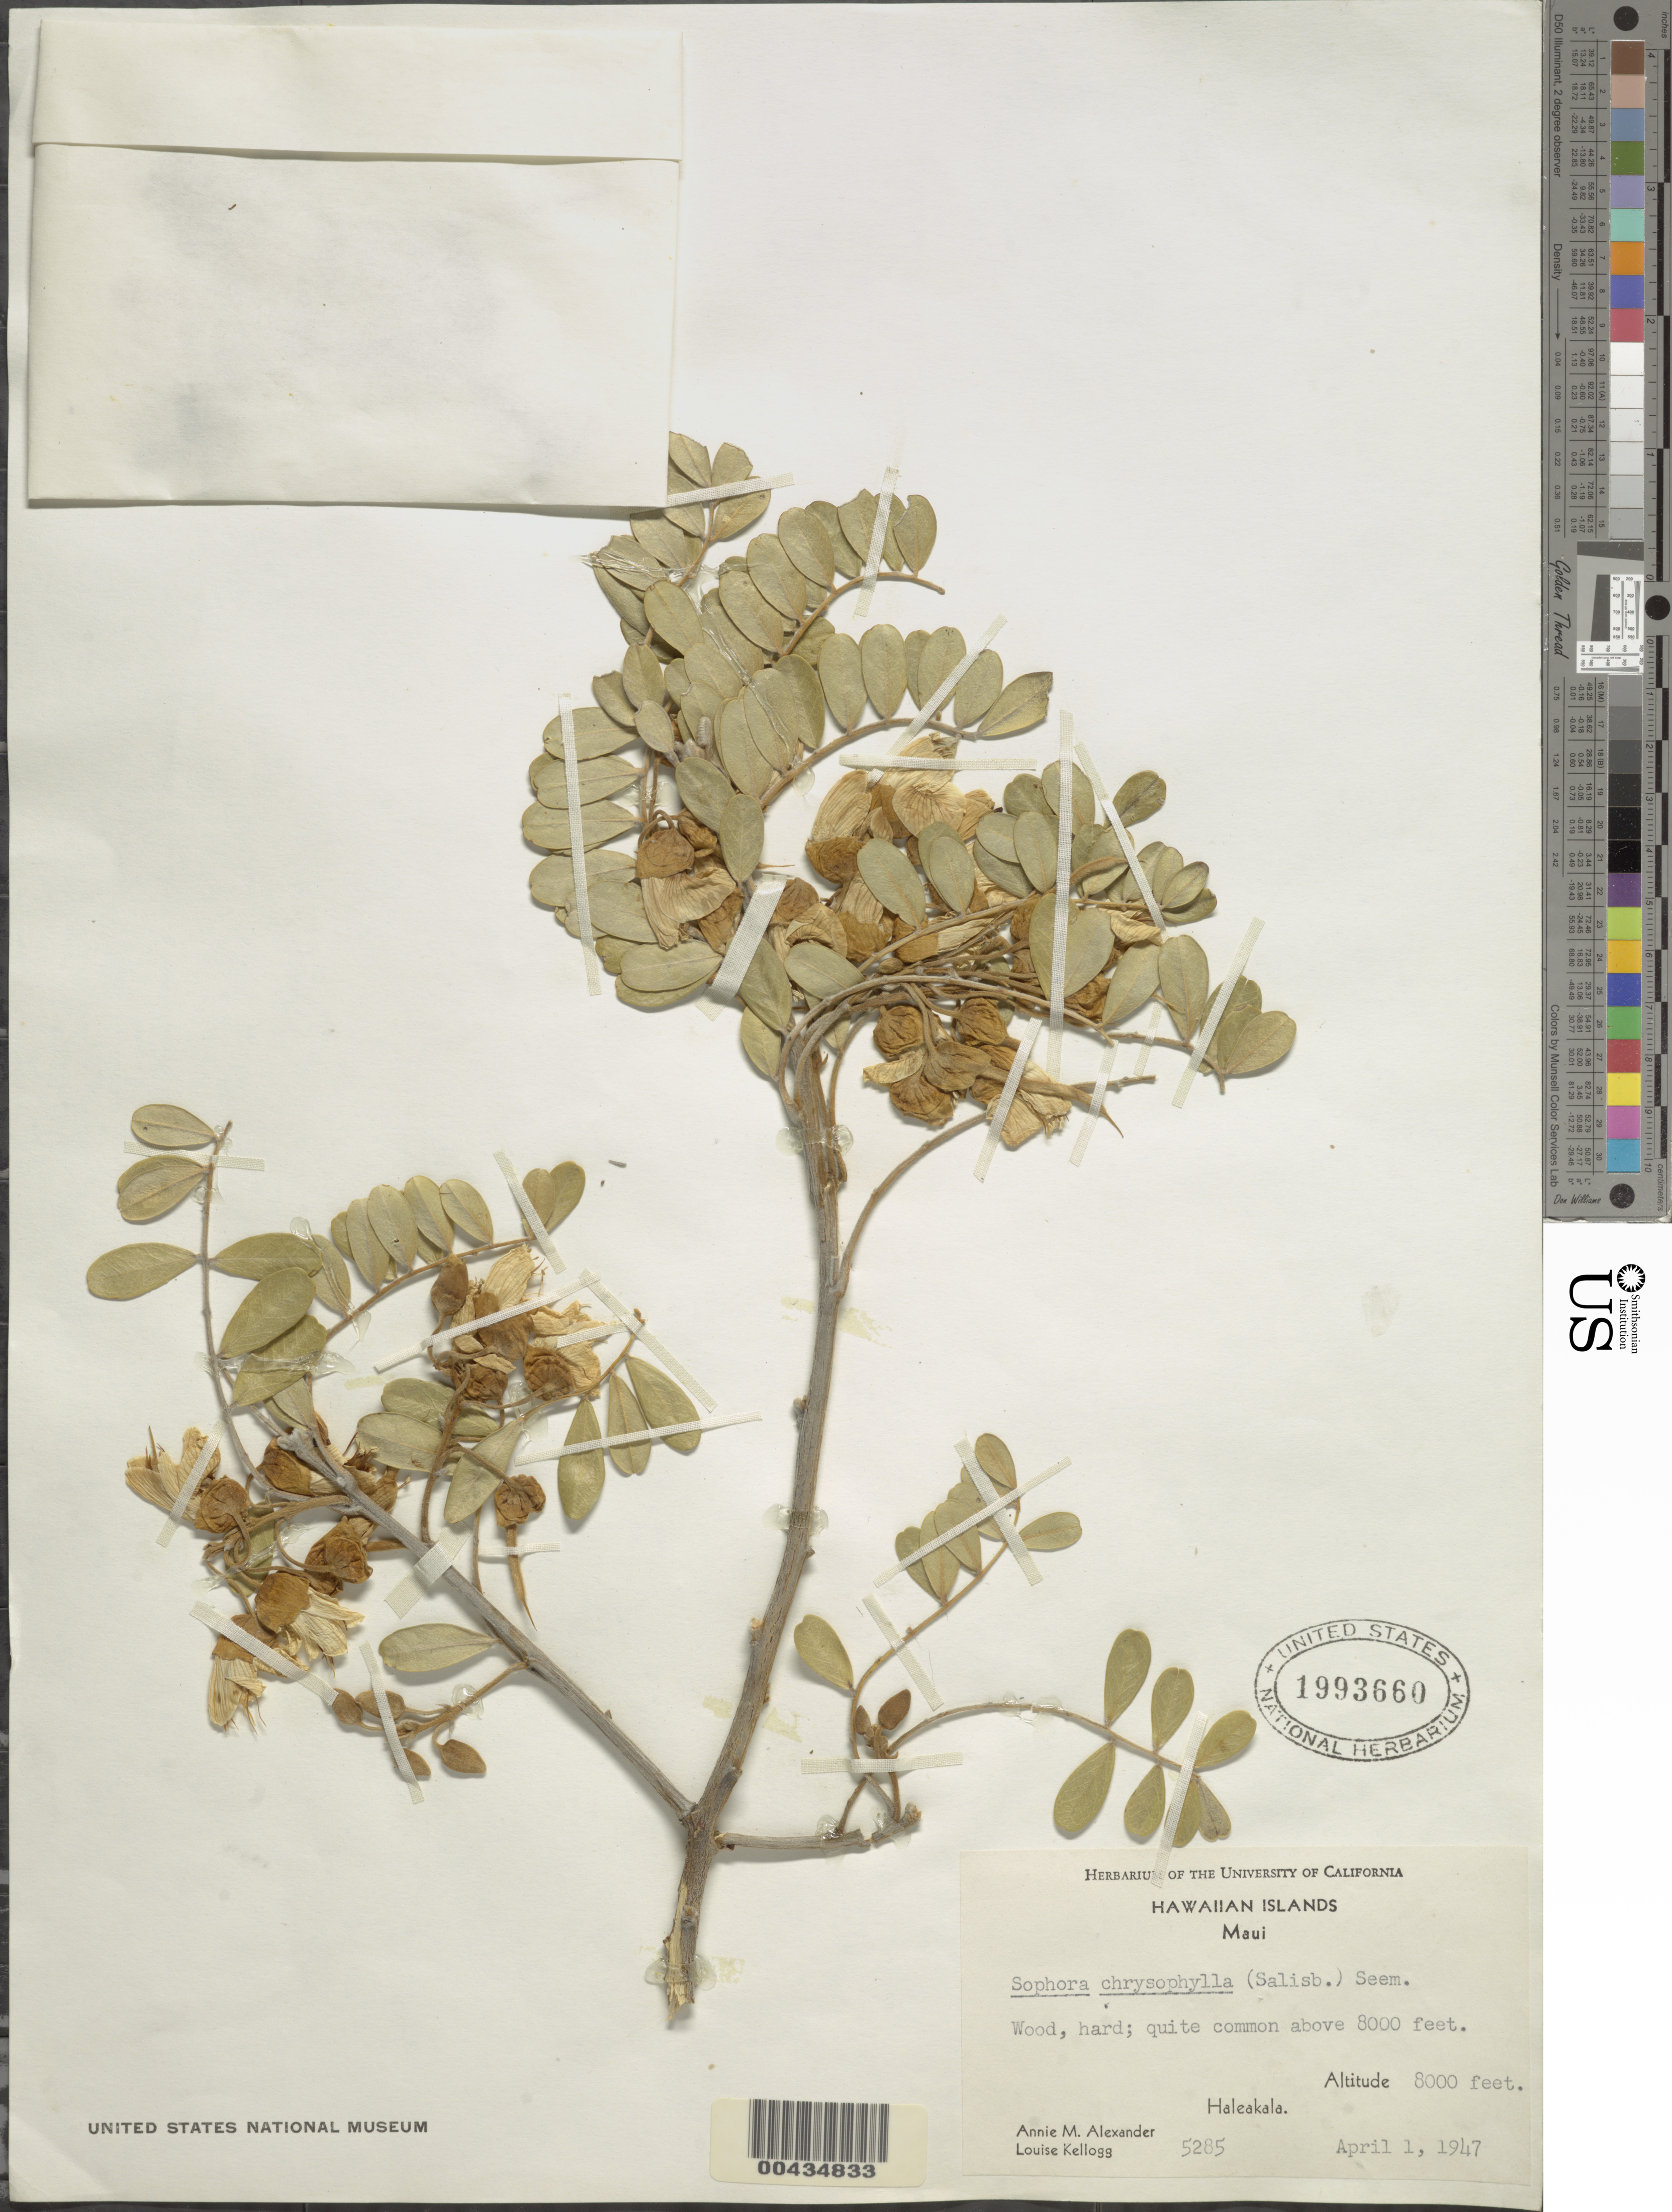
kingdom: Plantae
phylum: Tracheophyta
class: Magnoliopsida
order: Fabales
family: Fabaceae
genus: Sophora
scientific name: Sophora chrysophylla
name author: (Salisb.) Seem.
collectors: A. M. Alexander & L. Kellogg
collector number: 5285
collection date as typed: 1 Apr 1947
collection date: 1947-04-01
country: United States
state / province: Hawaii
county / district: Maui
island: Maui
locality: Haleakala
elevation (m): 2438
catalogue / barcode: US 1993660